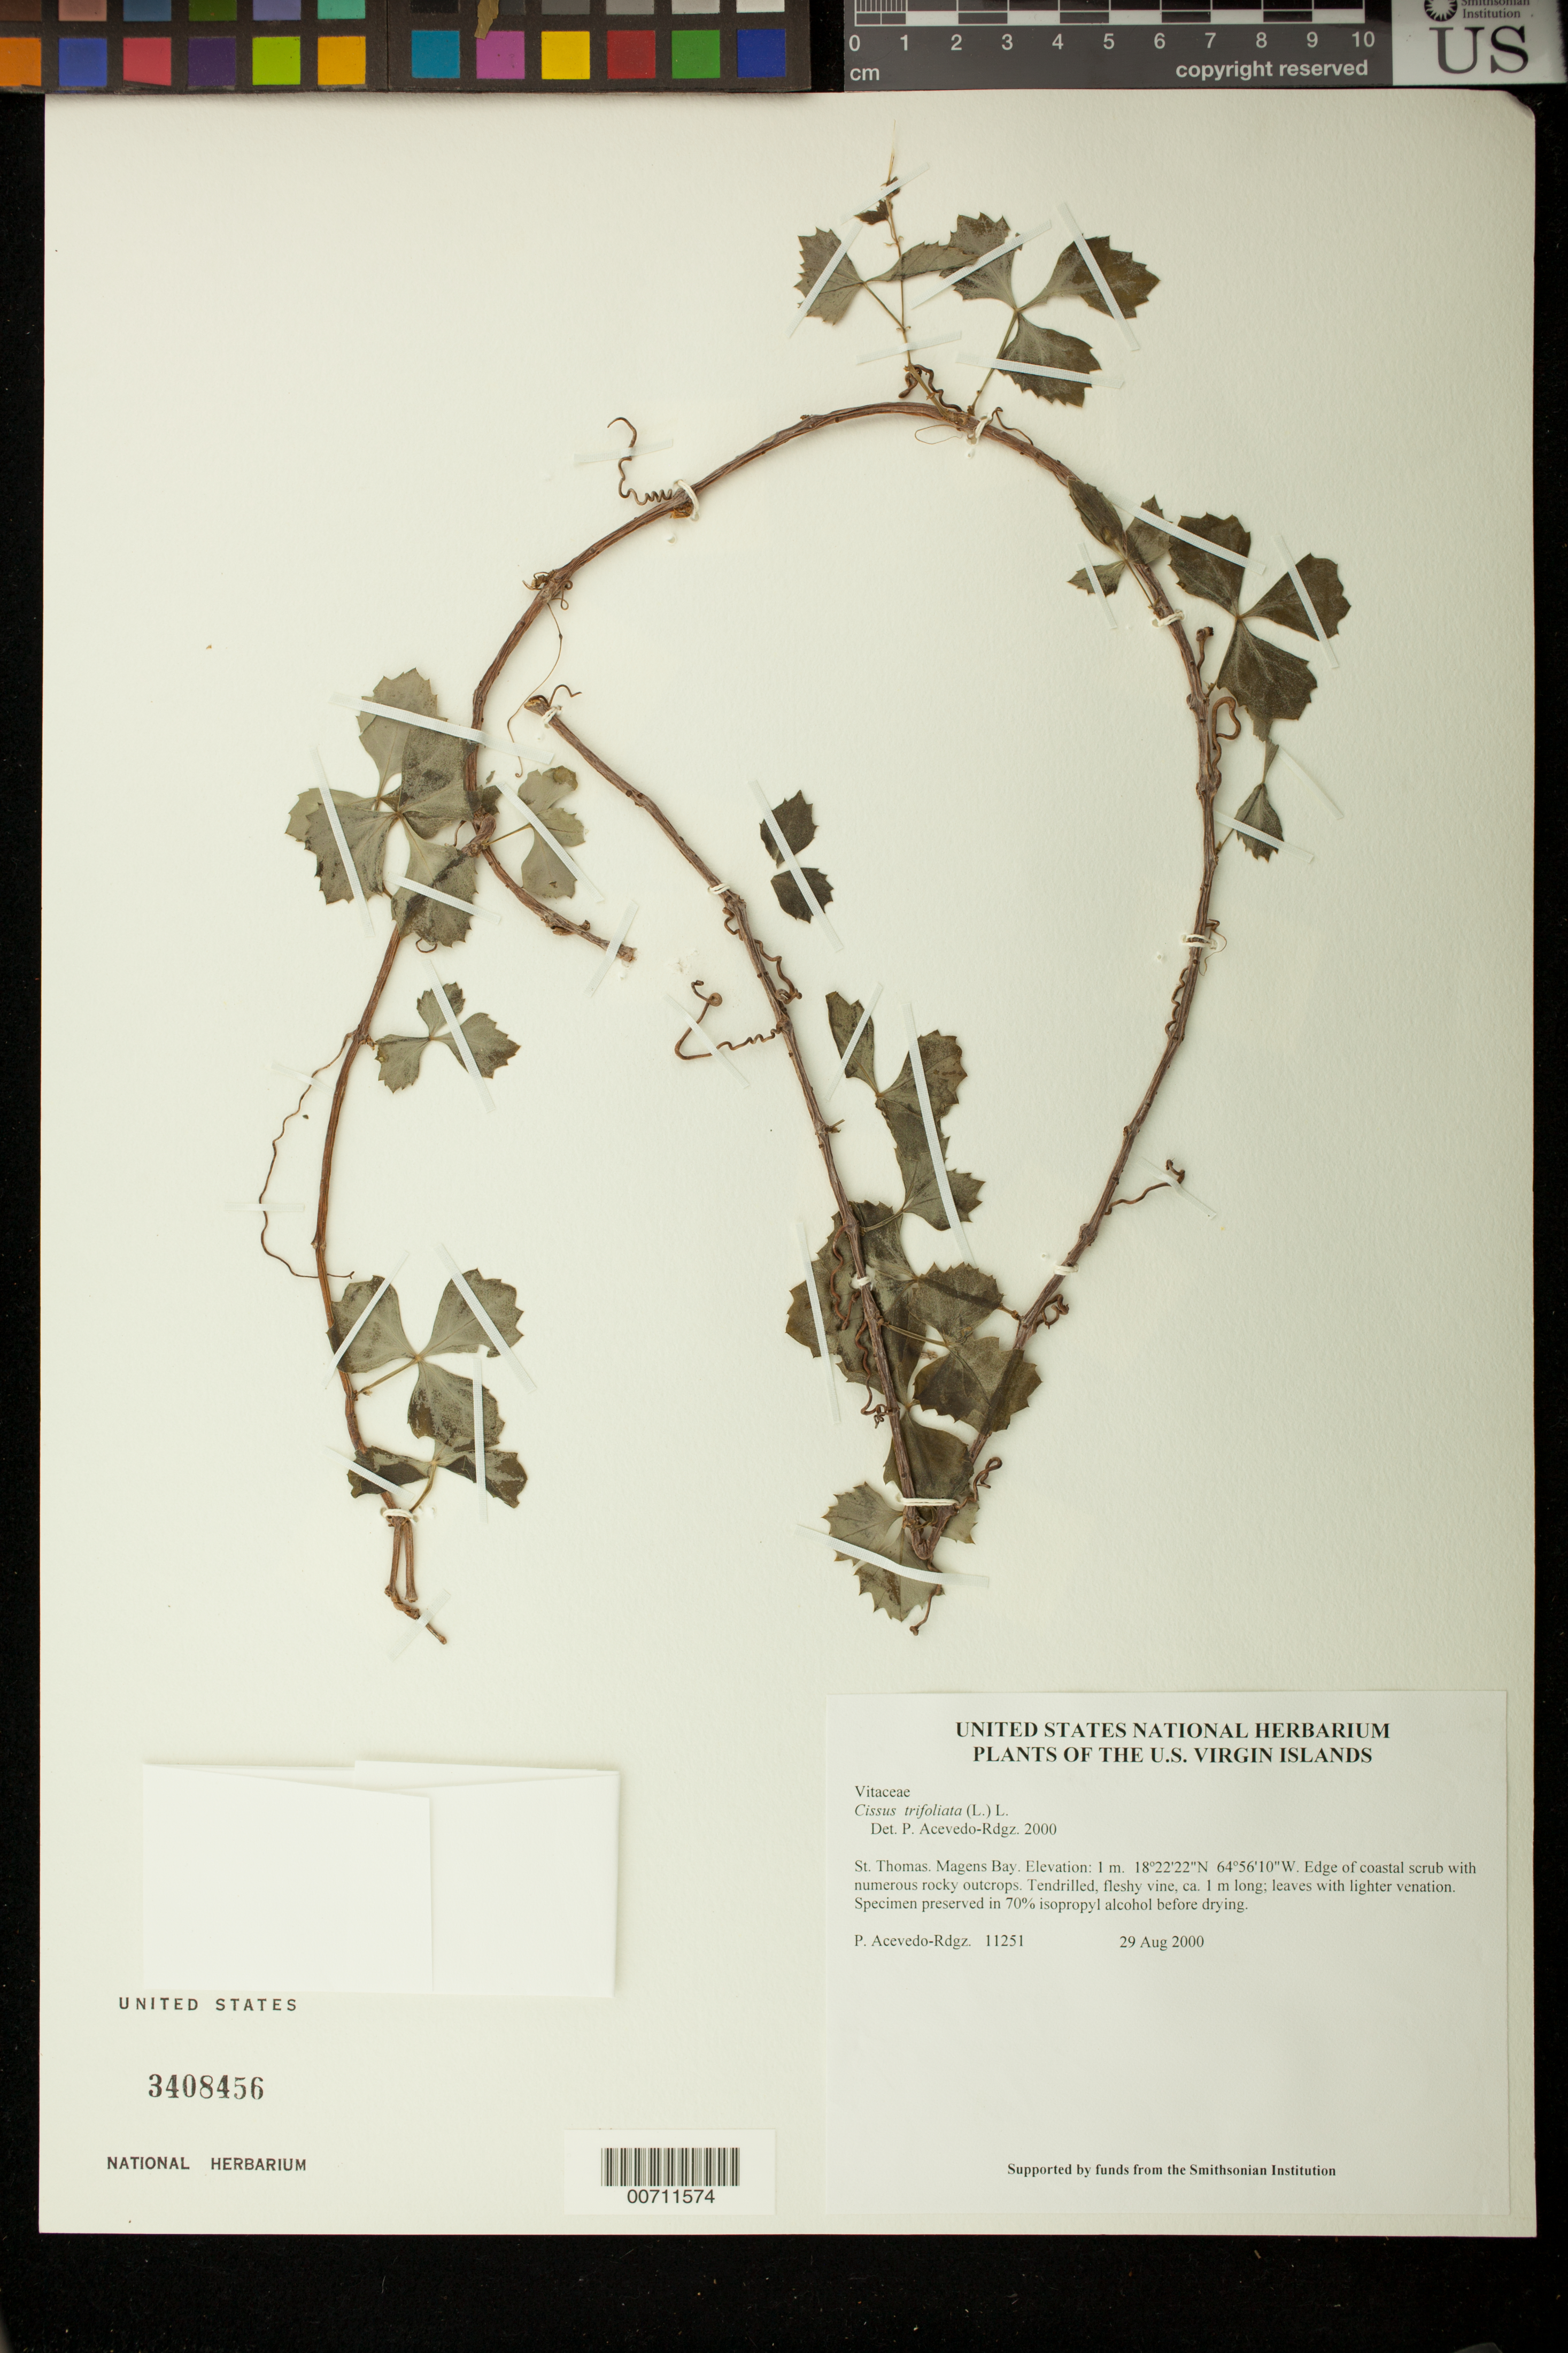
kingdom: Plantae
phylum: Tracheophyta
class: Magnoliopsida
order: Vitales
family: Vitaceae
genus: Cissus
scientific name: Cissus trifoliata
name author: (L.) L.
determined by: Acevedo-Rodríguez, P., (BOT), Smithsonian Institution - National Museum of Natural History (UNITED STATES)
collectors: P. Acevedo-Rodr.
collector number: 11251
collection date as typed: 29 Aug 2000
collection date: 2000-08-29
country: U.S. Virgin Islands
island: St. Thomas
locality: Magens Bay.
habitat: Edge of coastal scrub with numerous rocky outcrops.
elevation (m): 1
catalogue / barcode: US 3408456